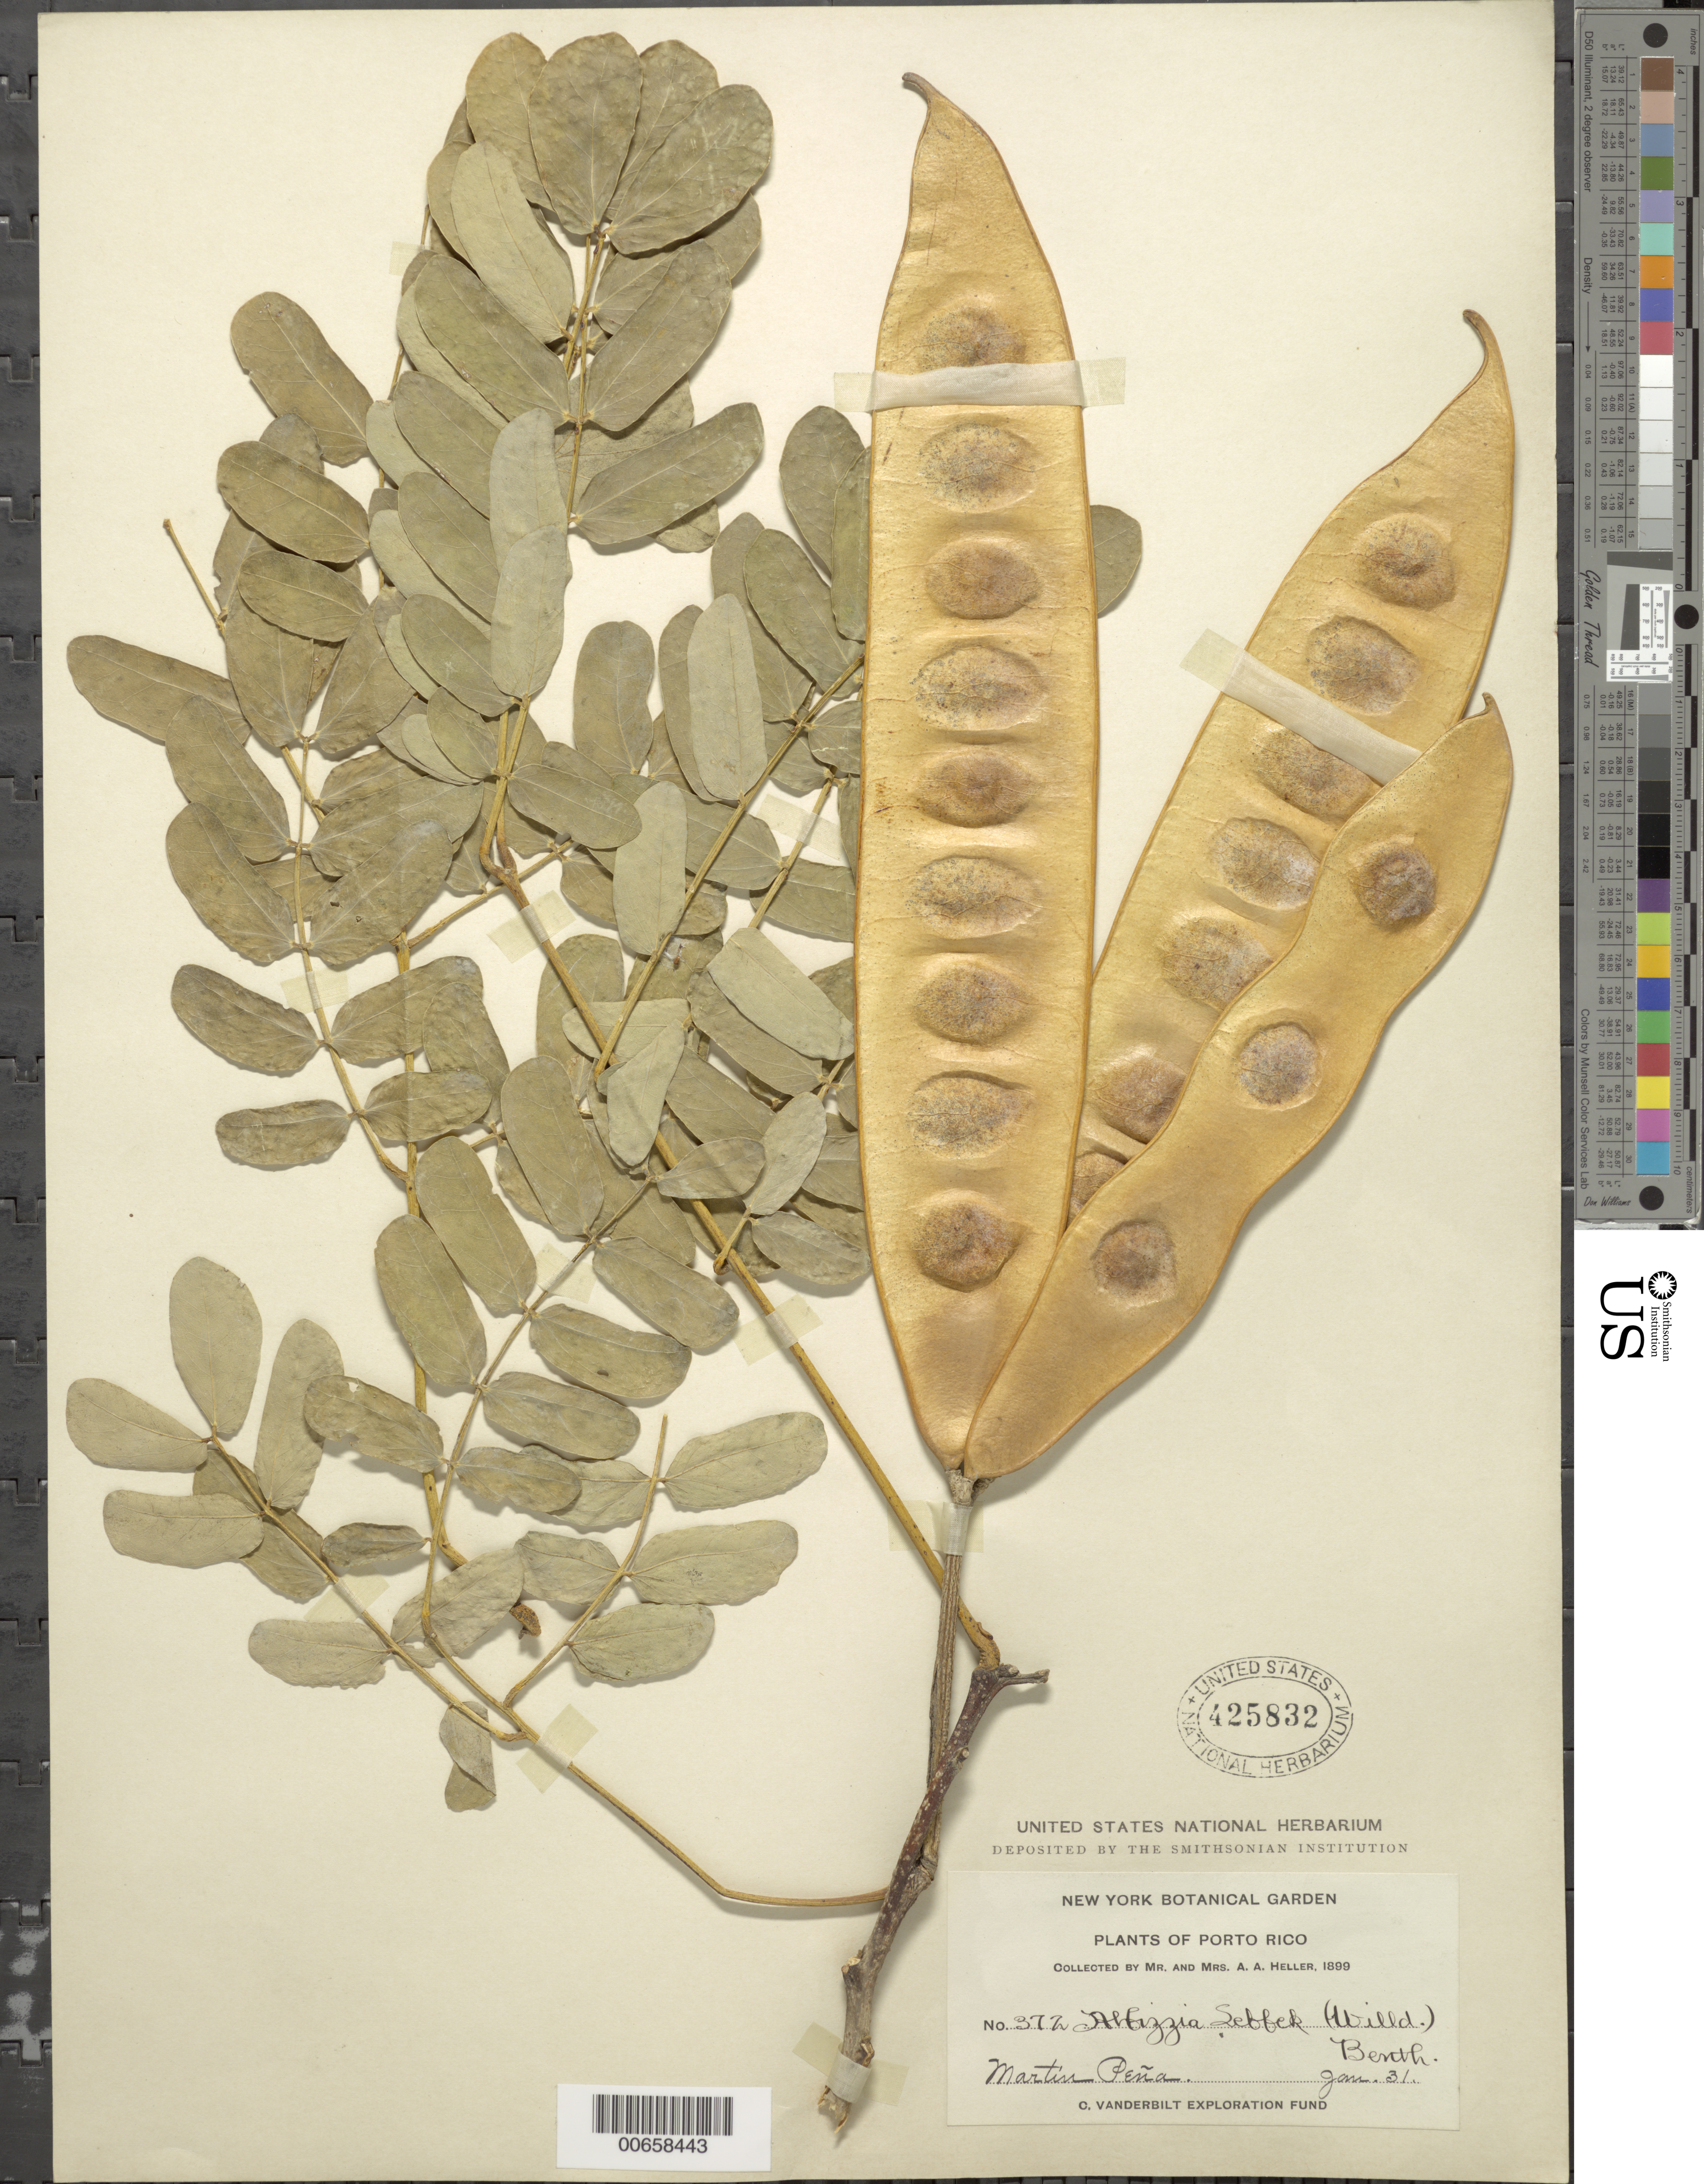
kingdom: Plantae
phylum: Tracheophyta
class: Magnoliopsida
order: Fabales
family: Fabaceae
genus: Albizia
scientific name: Albizia lebbeck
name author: (L.) Benth.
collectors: A. A. Heller & -- Heller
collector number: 372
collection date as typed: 31 Jan 1899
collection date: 1899-01-31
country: Puerto Rico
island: Greater Antilles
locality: Martin Pena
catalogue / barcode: US 425832